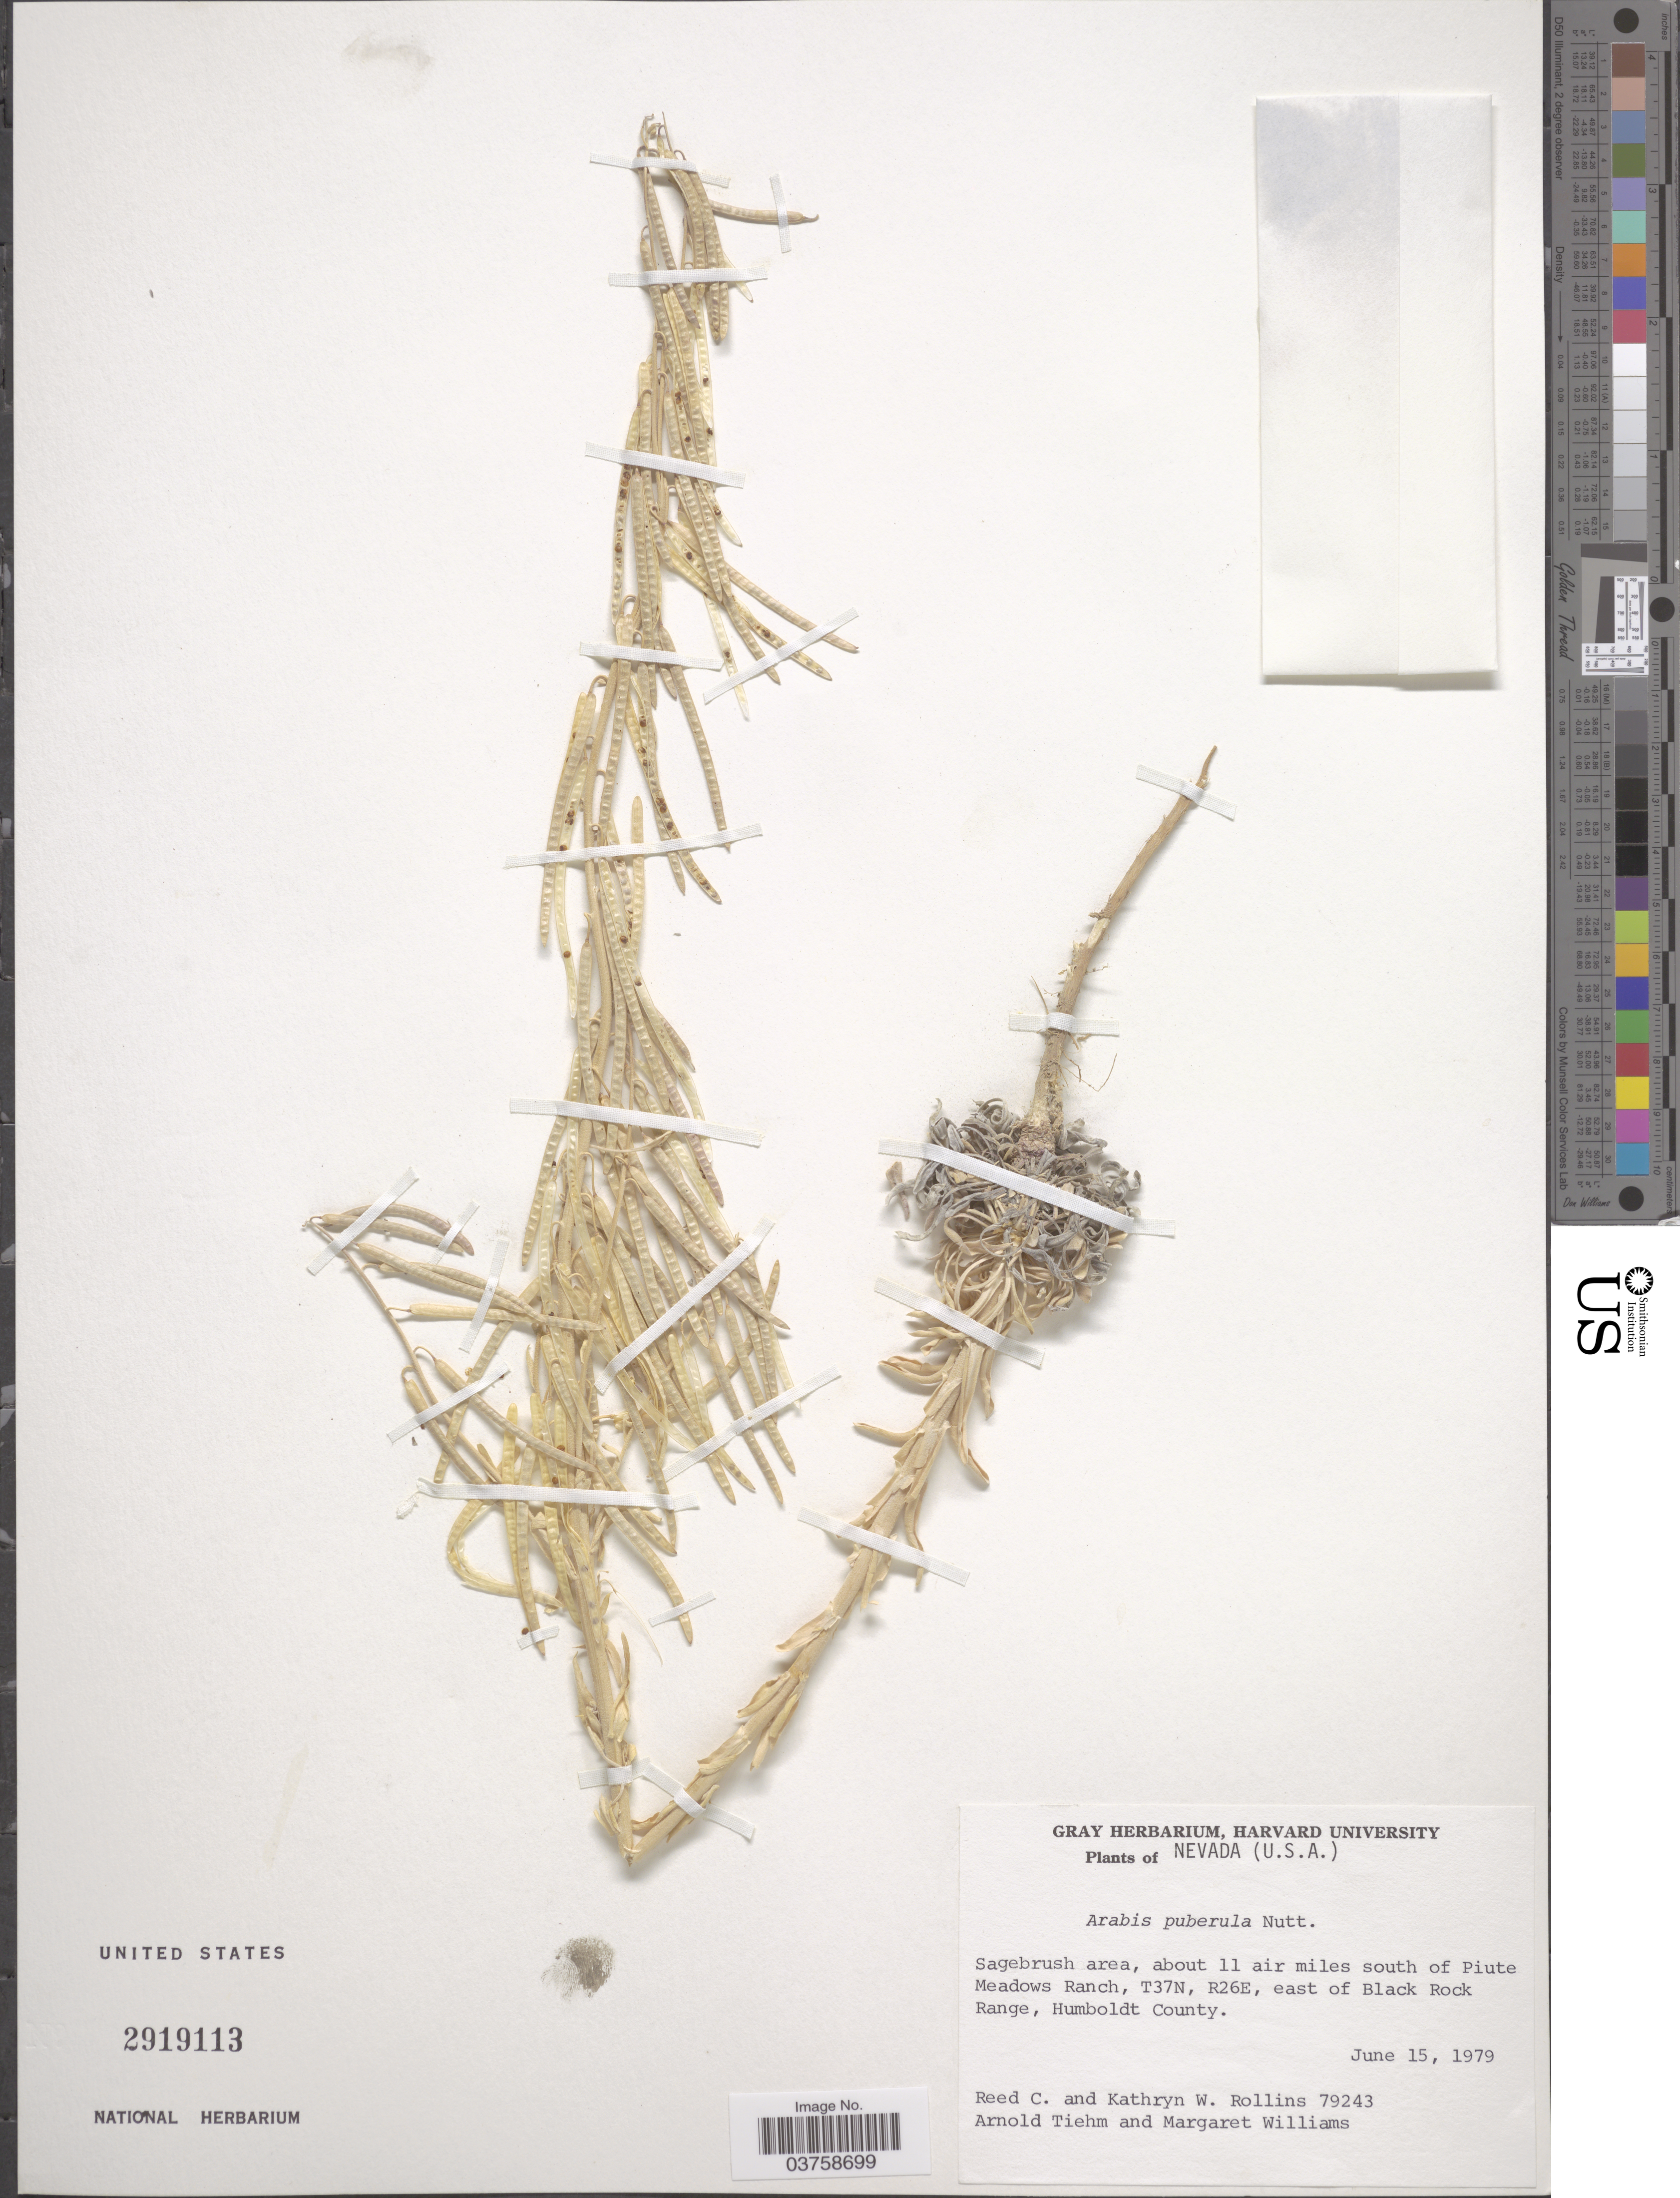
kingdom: Plantae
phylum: Tracheophyta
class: Magnoliopsida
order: Brassicales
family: Brassicaceae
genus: Arabis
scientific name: Arabis puberula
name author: Nutt.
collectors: R. C. Rollins, K. W. Rollins, A. Tiehm & M. J. Williams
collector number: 79243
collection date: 1979-06-15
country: United States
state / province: Nevada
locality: About 11 air miles south of Piute Meadows Ranch, T37N, R26E, east of Black Rock Range, Humboldt County.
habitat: sagebrush area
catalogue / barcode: US 2919113